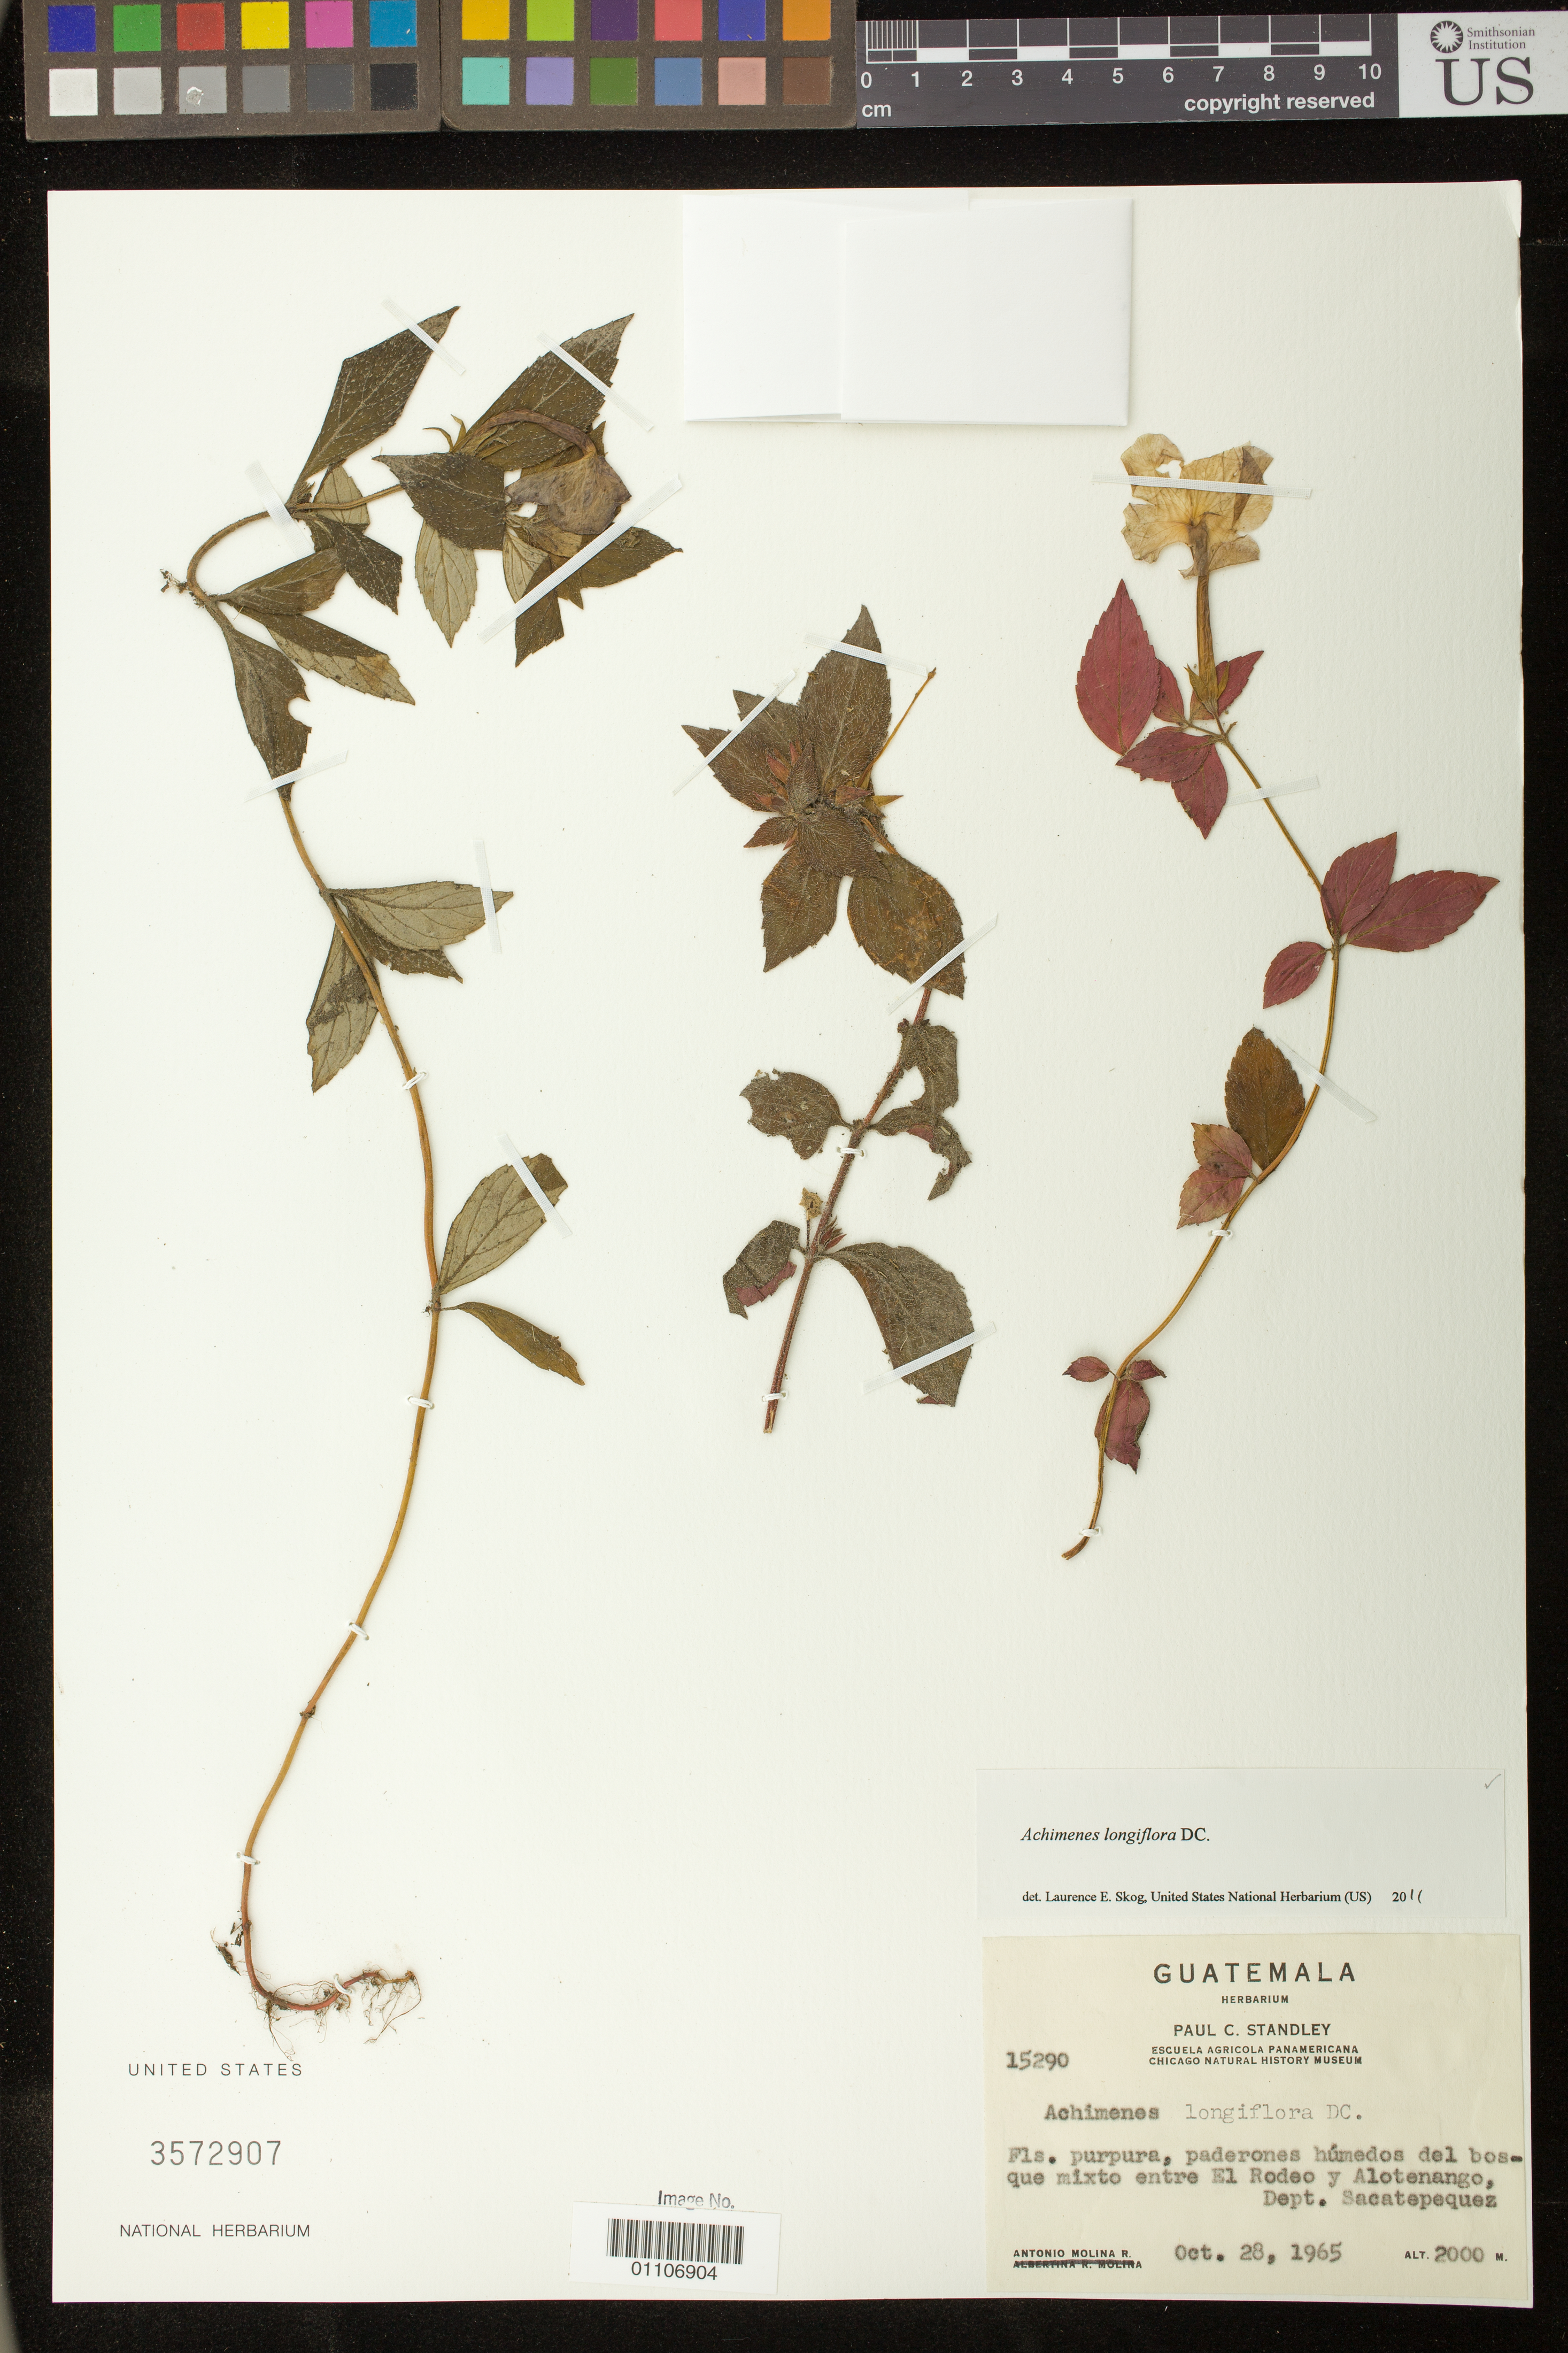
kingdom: Plantae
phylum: Tracheophyta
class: Magnoliopsida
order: Lamiales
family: Gesneriaceae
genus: Achimenes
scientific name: Achimenes longiflora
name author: DC.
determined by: Skog, Laurence E.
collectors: A. Molina R.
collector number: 15290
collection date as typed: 28 Oct 1965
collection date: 1965-10-28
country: Guatemala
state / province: Sacatepéquez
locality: Entre El Rodeo y Alotenango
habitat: Paderones humedos del bosque mixto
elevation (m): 2000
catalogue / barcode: US 3572907